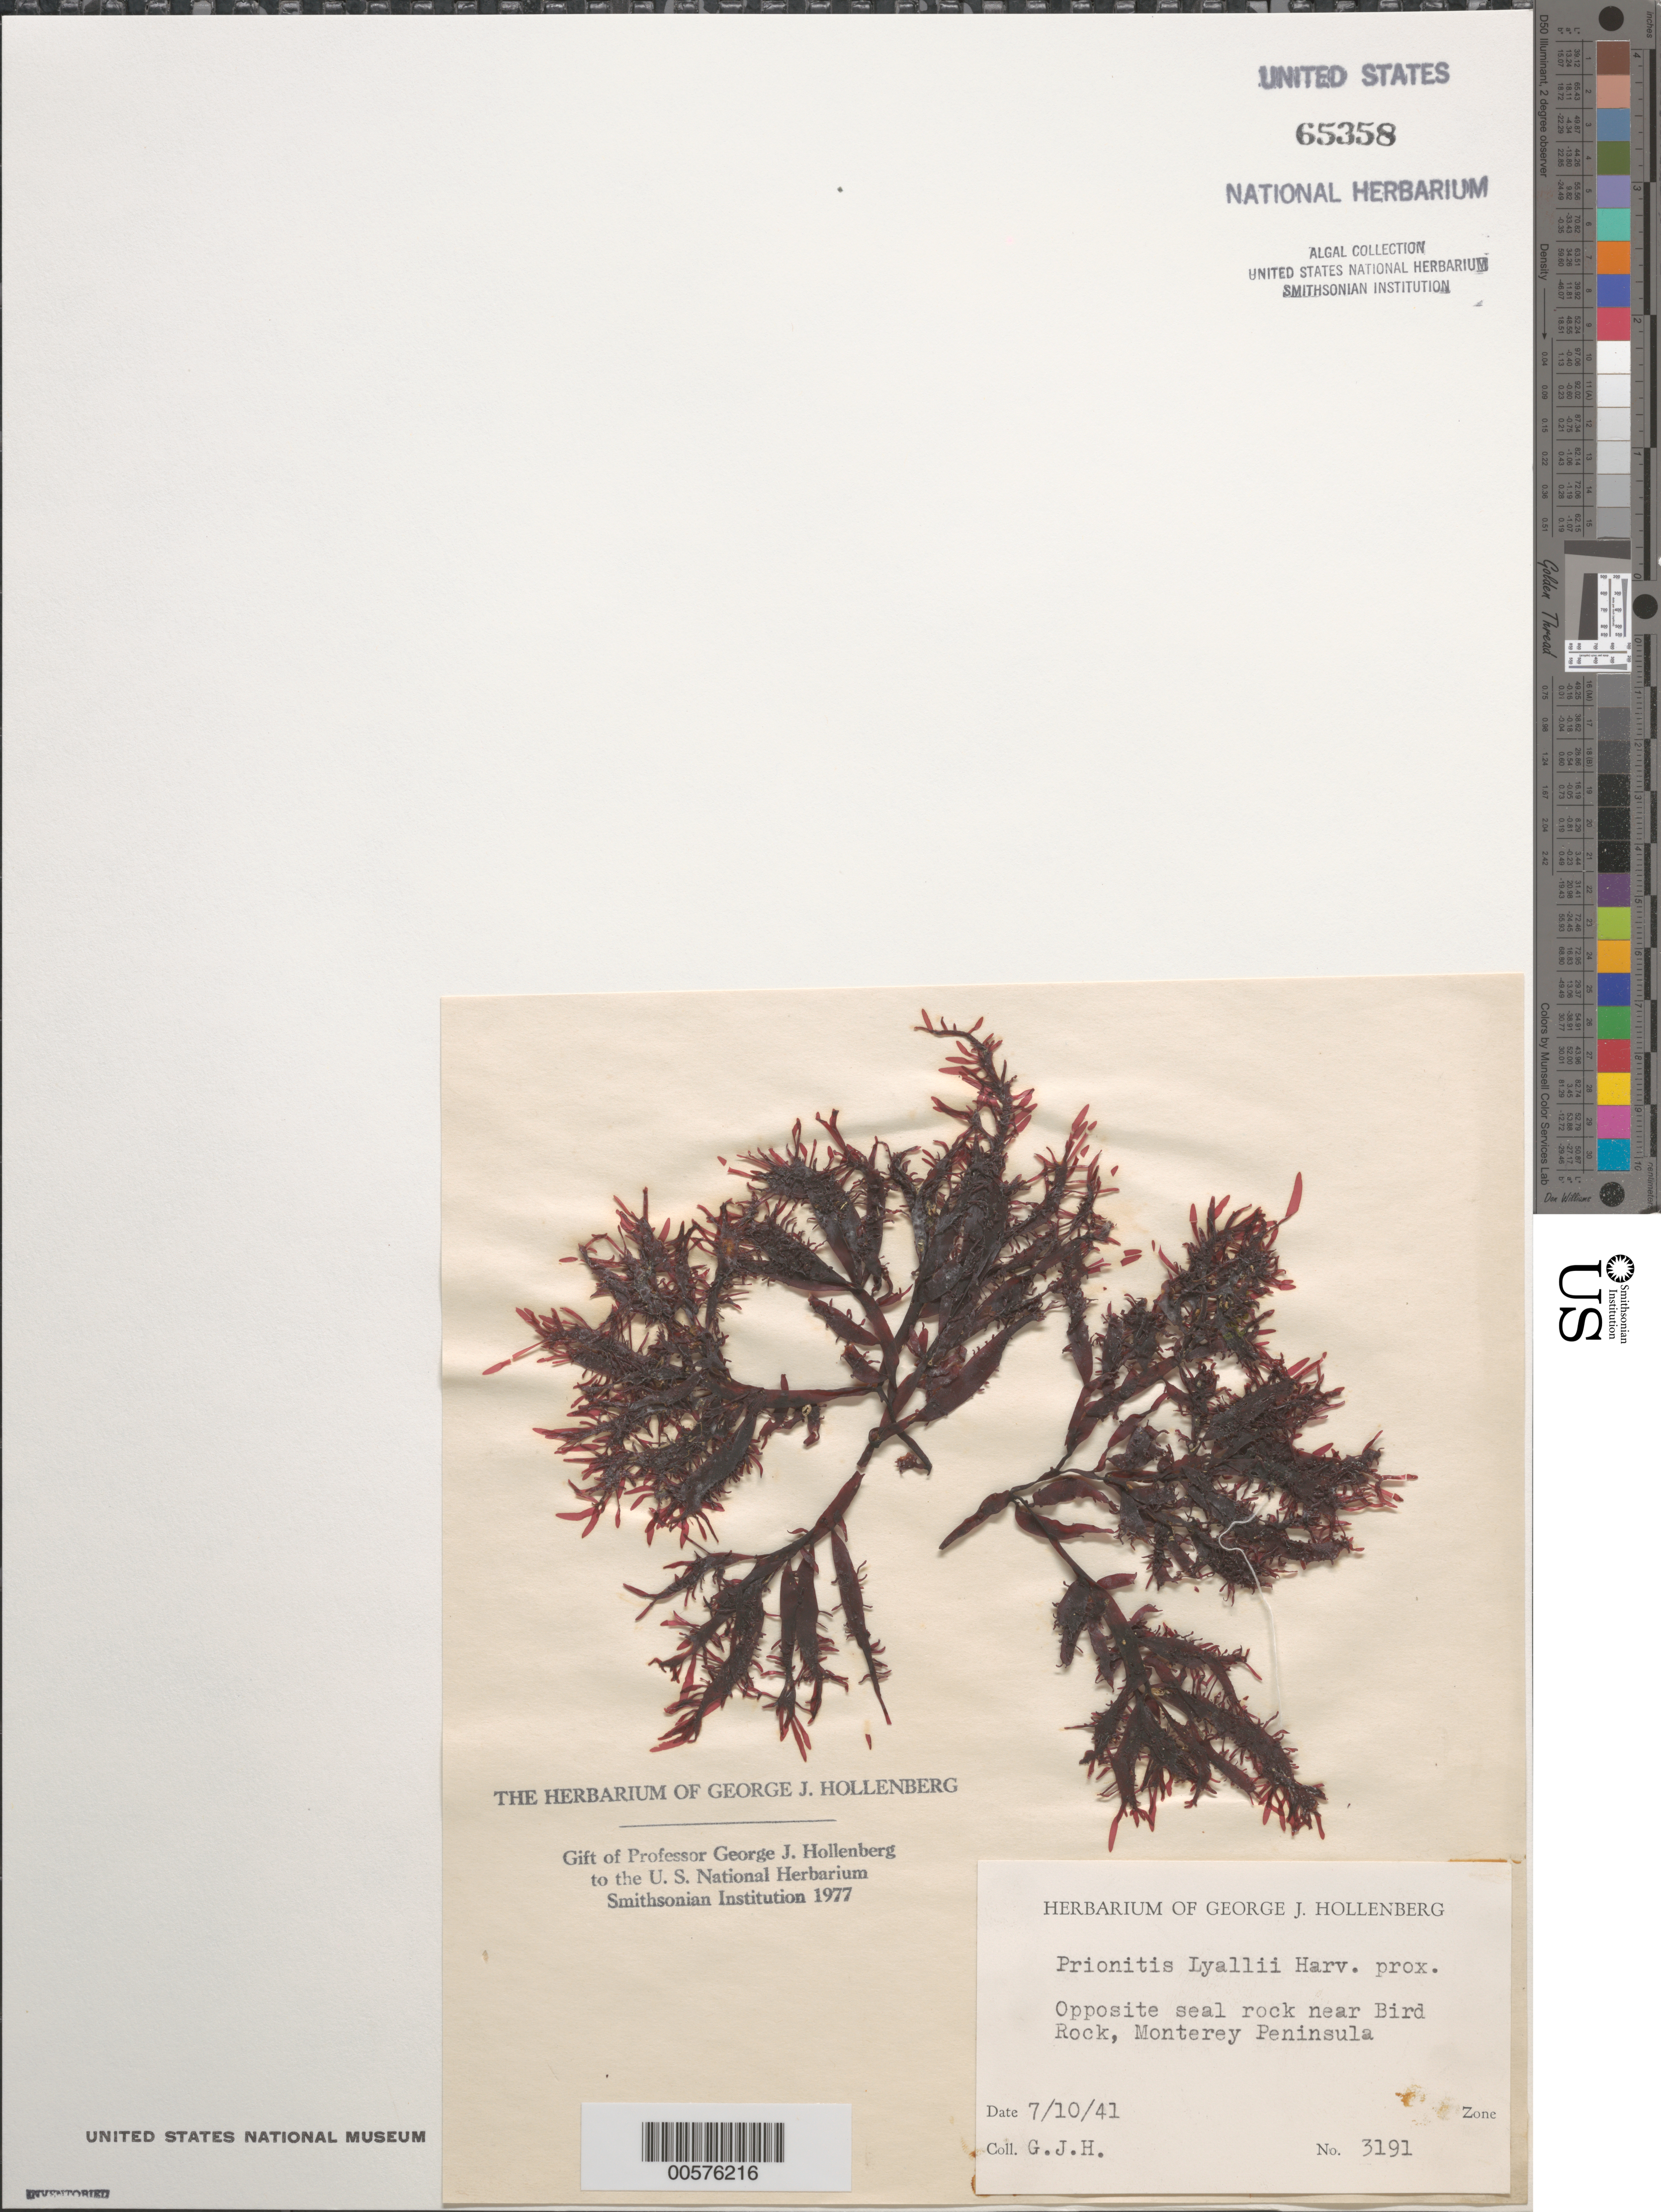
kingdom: Plantae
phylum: Rhodophyta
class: Florideophyceae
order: Cryptonemiales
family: Cryptonemiaceae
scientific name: Prionitis sternbergii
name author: (C. Agardh) J. Agardh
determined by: Algae name updating Project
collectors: G. Hollenberg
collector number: GJH 3191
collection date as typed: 10 Jul 1941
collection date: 1941-07-10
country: United States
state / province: California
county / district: Monterey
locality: Monterey Peninsula, opposite Seal Rock near Bird Rock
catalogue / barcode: US 65358